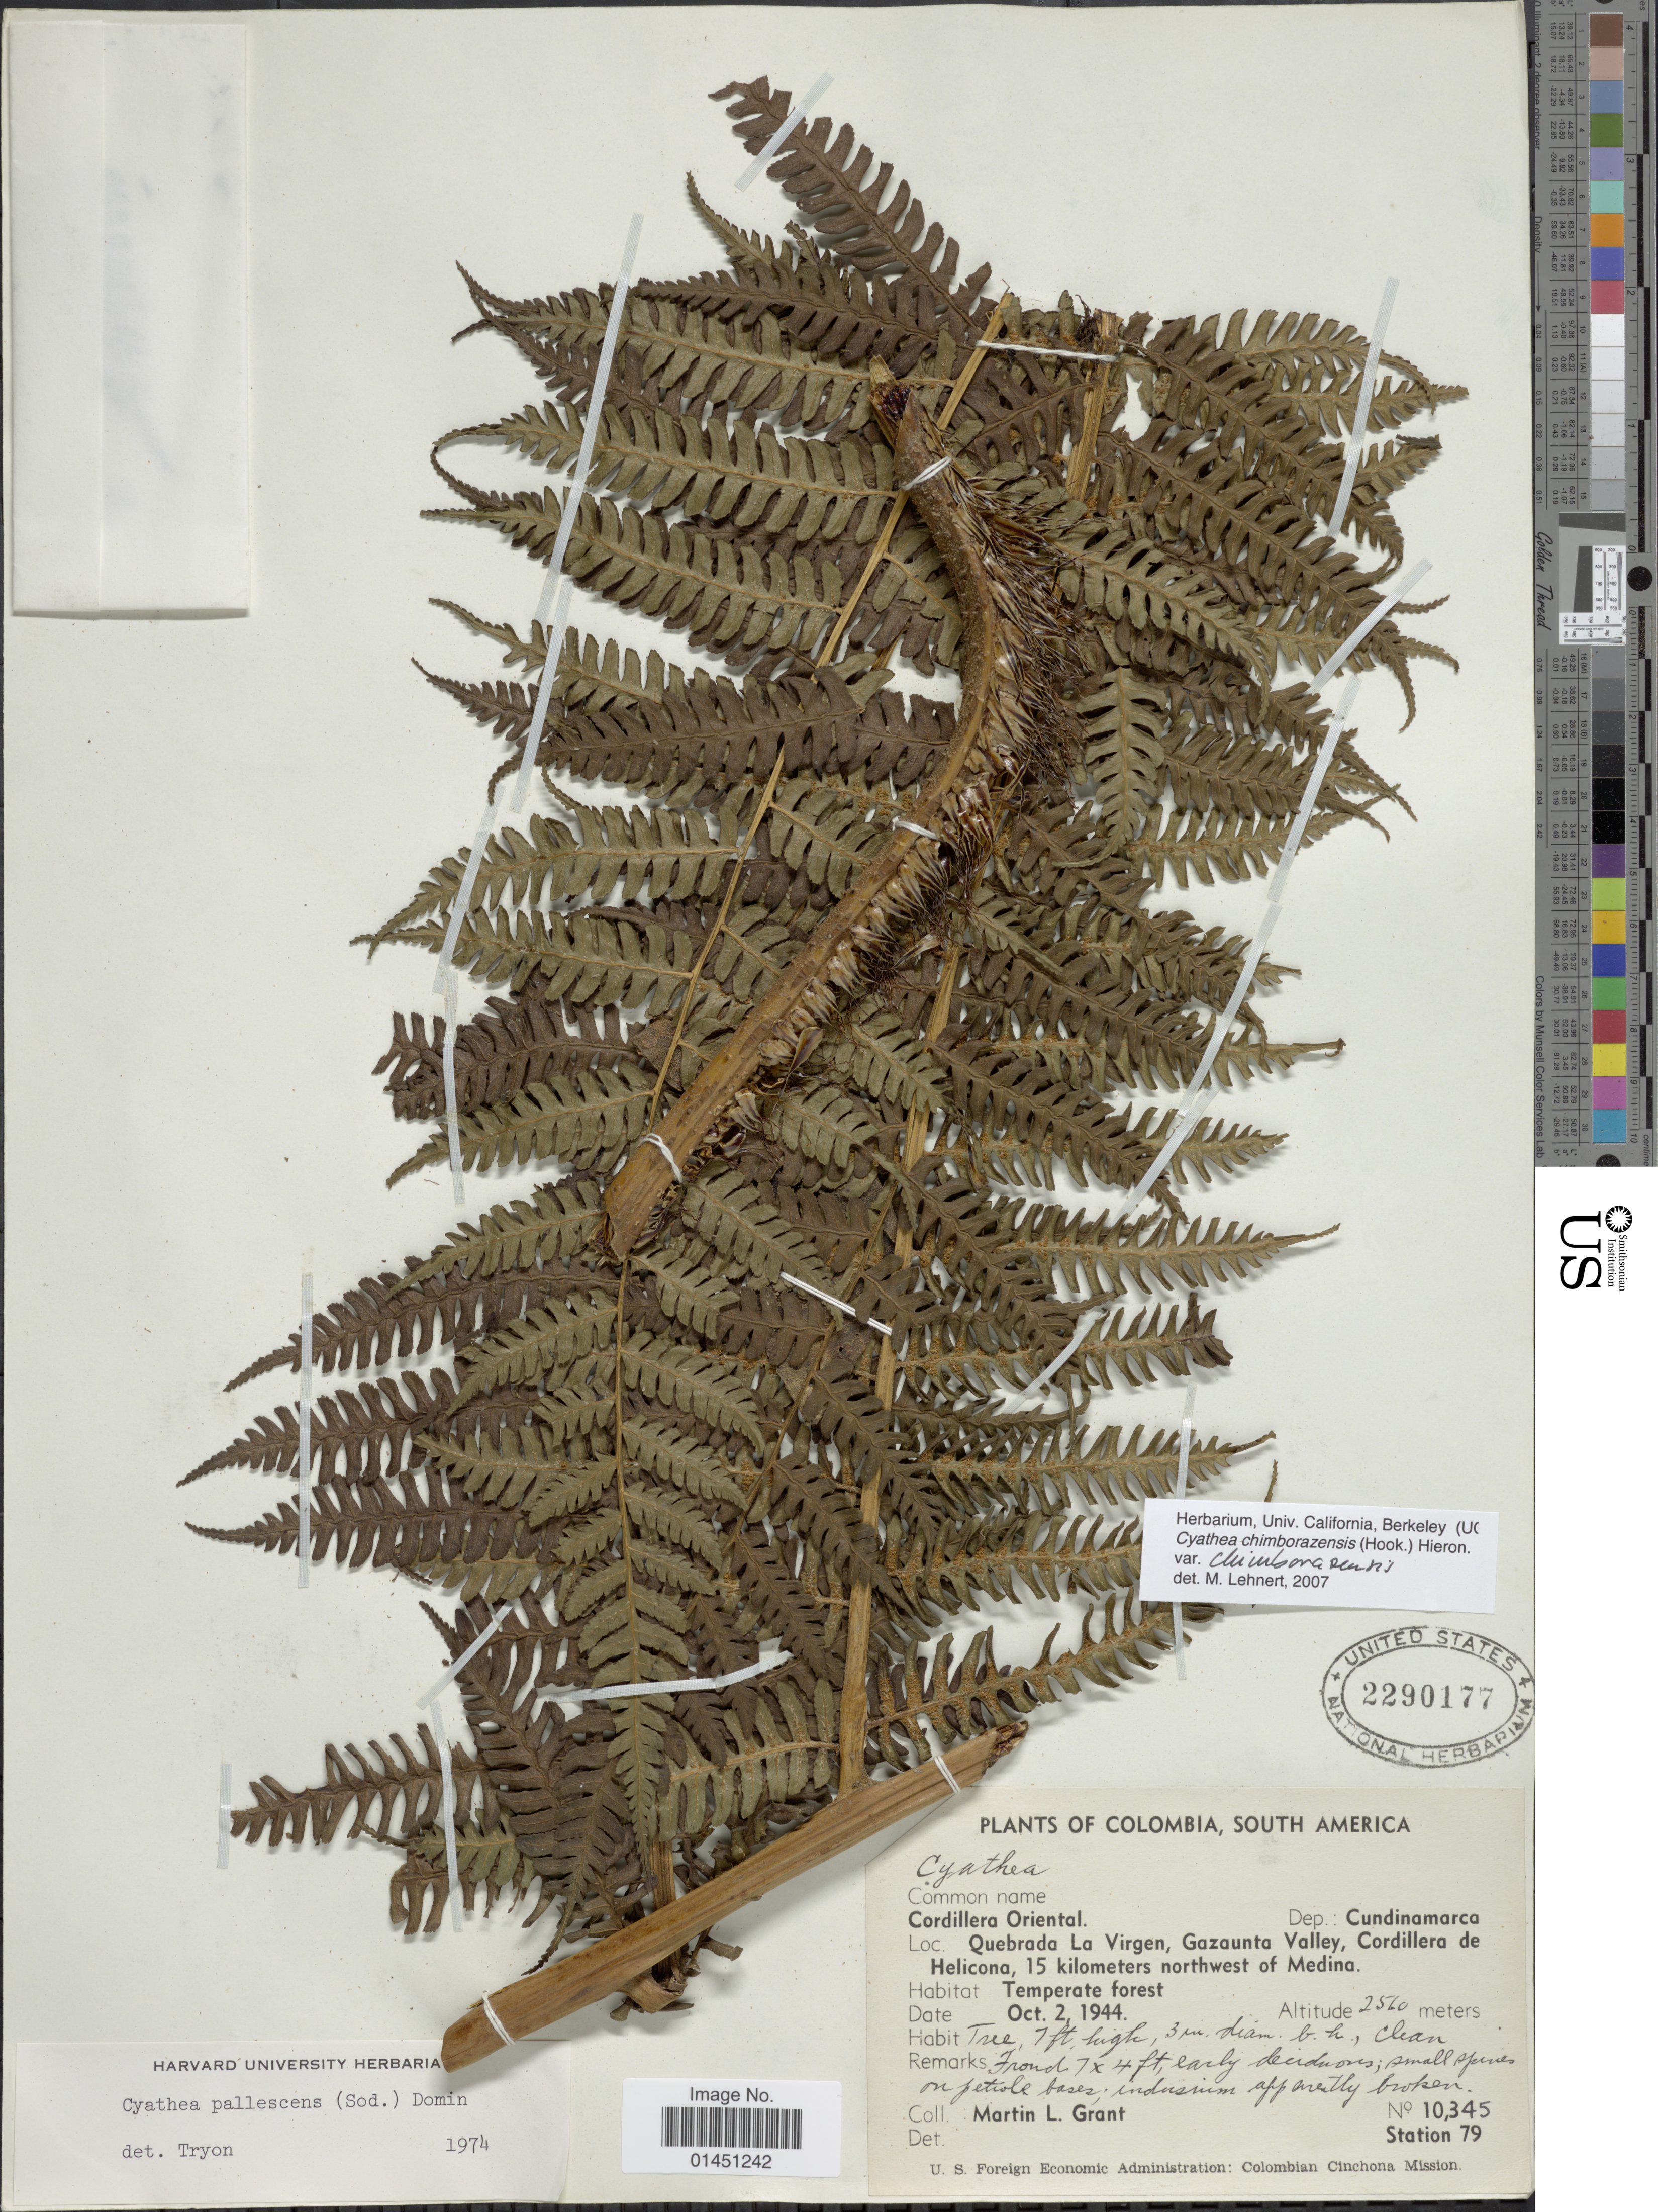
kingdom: Plantae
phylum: Tracheophyta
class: Polypodiopsida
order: Cyatheales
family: Cyatheaceae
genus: Cyathea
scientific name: Cyathea chimborazensis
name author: (Hook.) Hieron.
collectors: M. L. Grant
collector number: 10345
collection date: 1944-10-02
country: Colombia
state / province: Cundinamarca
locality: Cordillera Oriental, Quebrada La Virgen, Gazaunta valley, Cordillera de Helicona, 15 kilometers northwest of Medina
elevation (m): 2560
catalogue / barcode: US 2290177